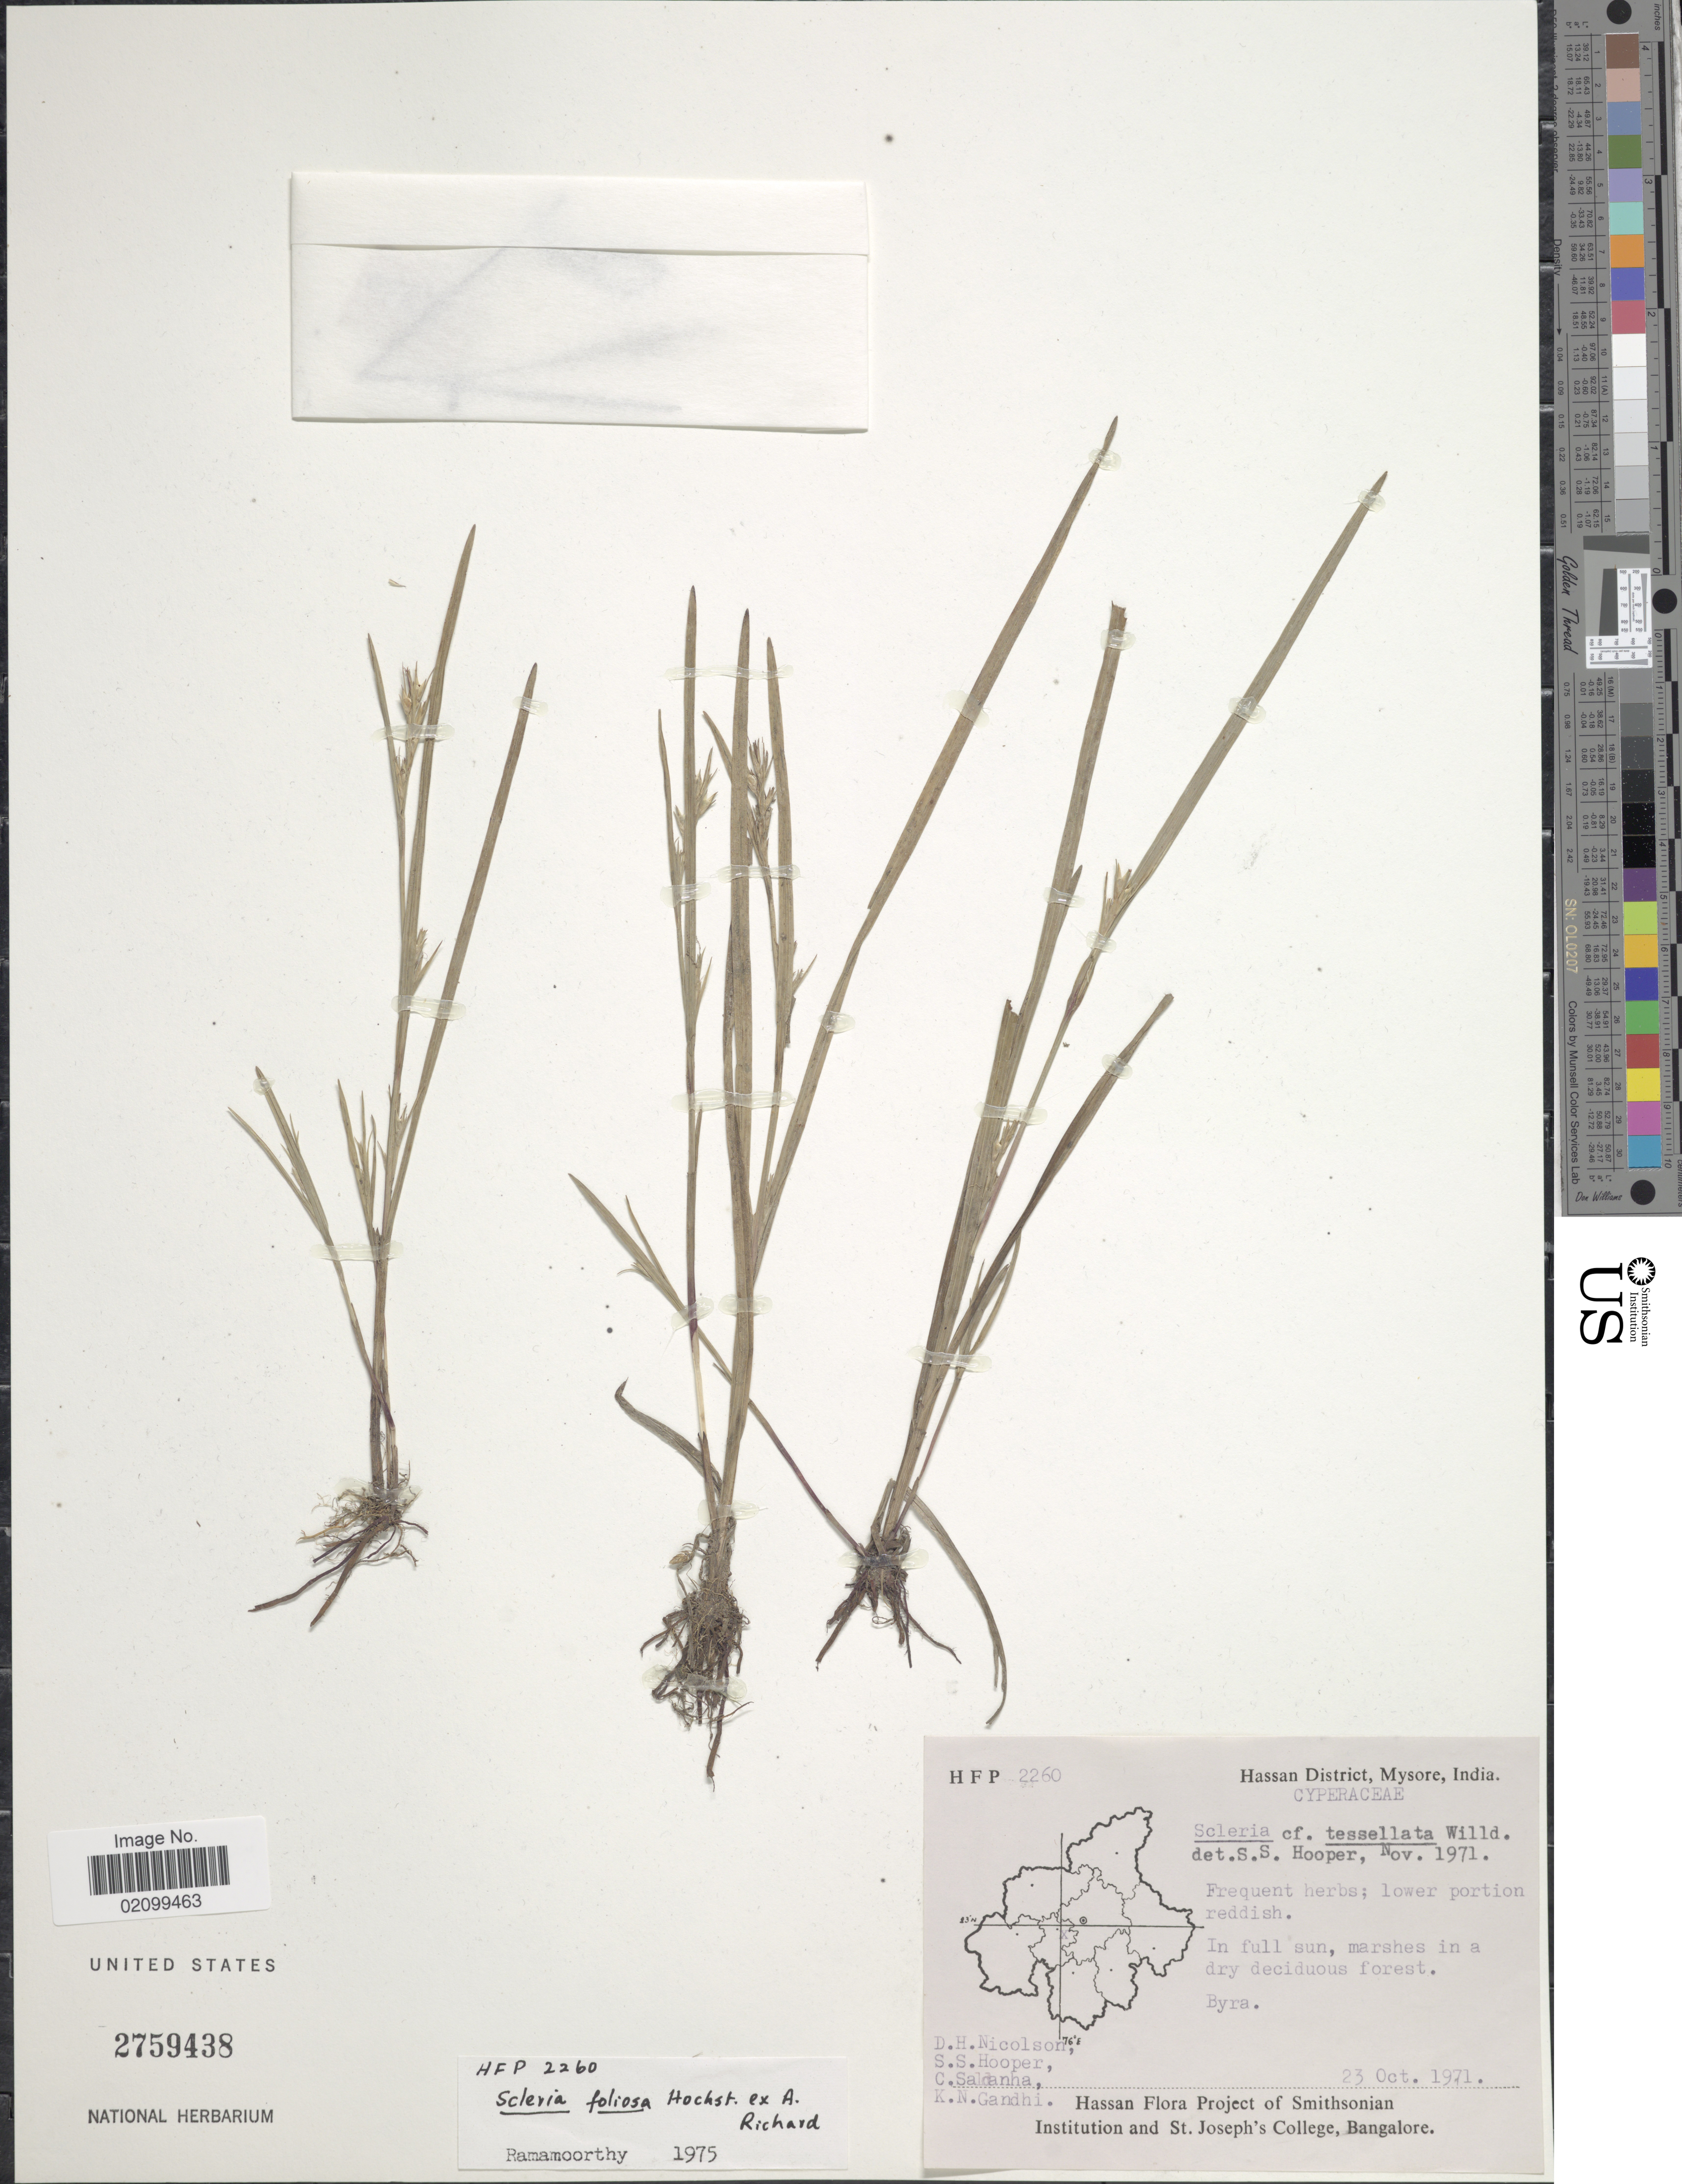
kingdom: Plantae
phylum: Tracheophyta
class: Liliopsida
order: Poales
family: Cyperaceae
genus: Scleria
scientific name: Scleria foliosa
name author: Hochst. ex A. Rich.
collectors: D. H. Nicolson, S. S. Hooper, C. Saldanha & K. N. Gandhi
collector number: HFP2260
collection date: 1971-10-23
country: India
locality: Hassan District, Mysore. Byra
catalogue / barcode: US 2759438